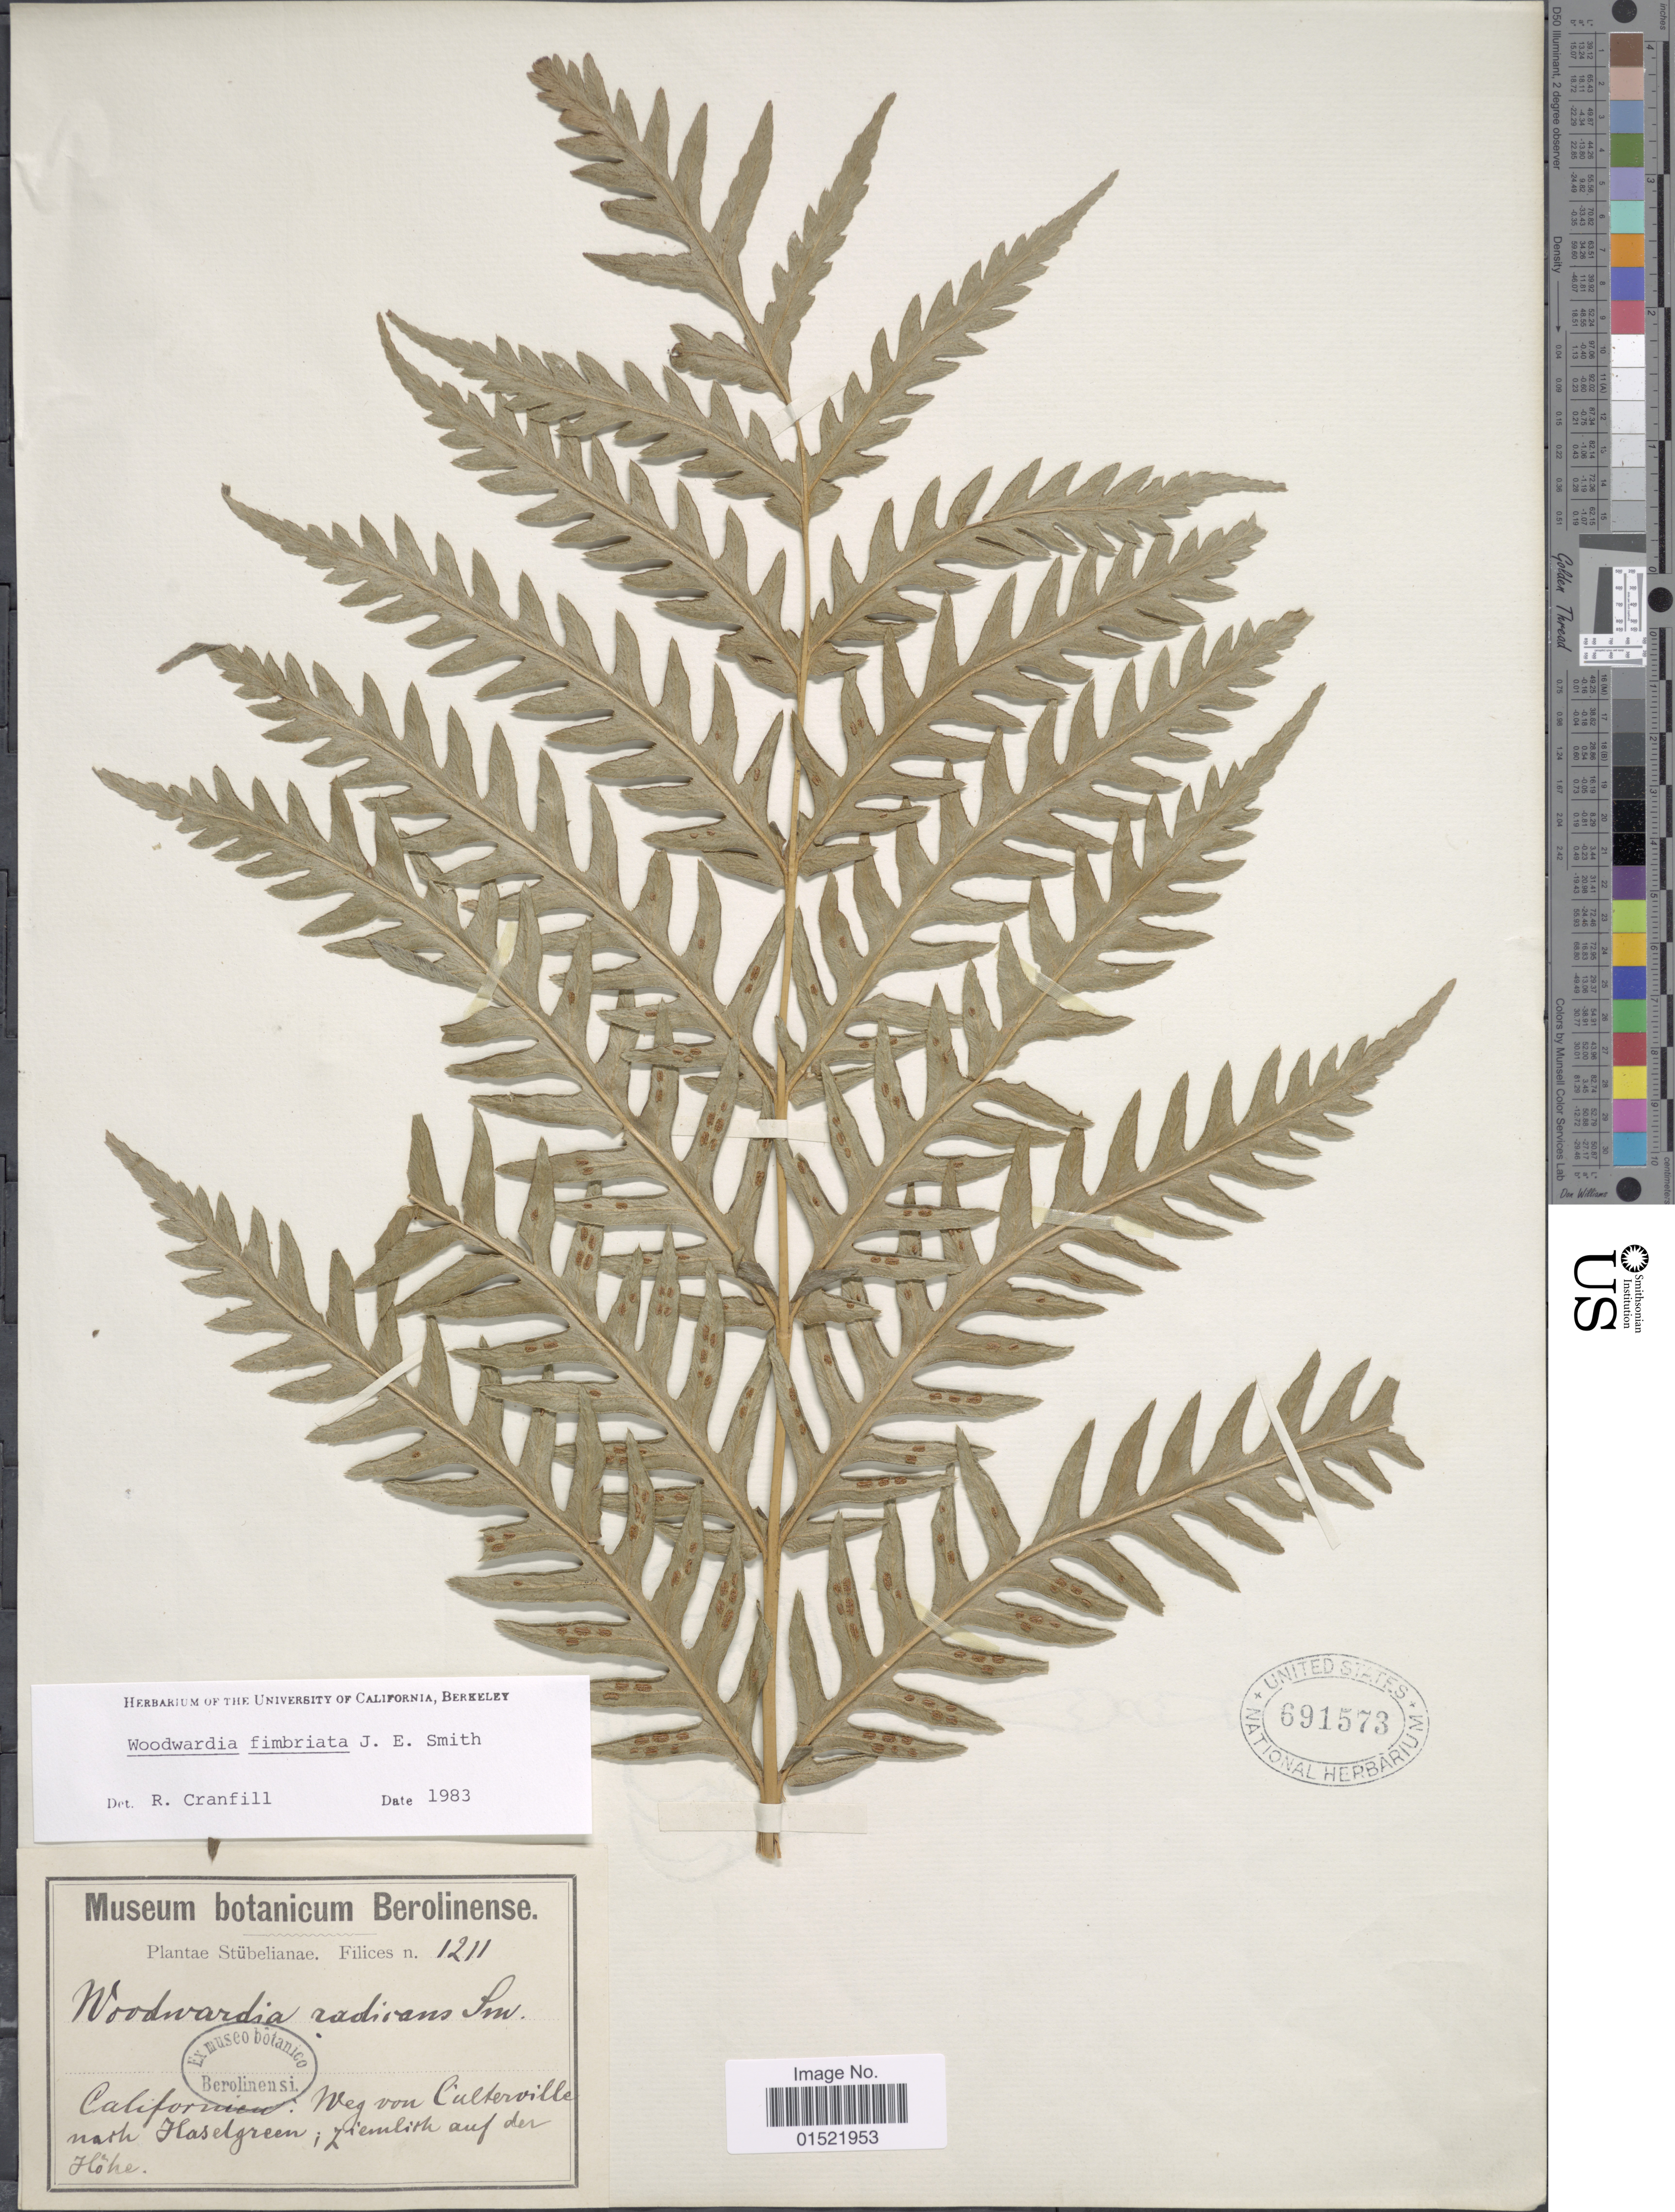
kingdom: Plantae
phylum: Tracheophyta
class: Polypodiopsida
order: Polypodiales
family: Blechnaceae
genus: Woodwardia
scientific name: Woodwardia fimbriata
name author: Sm.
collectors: -. Stubel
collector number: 1211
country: United States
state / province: California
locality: Stubelianae, Californieu: Weg von Culterville nash Haselgreen; Ziemlish auf der Hohe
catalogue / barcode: US 691573